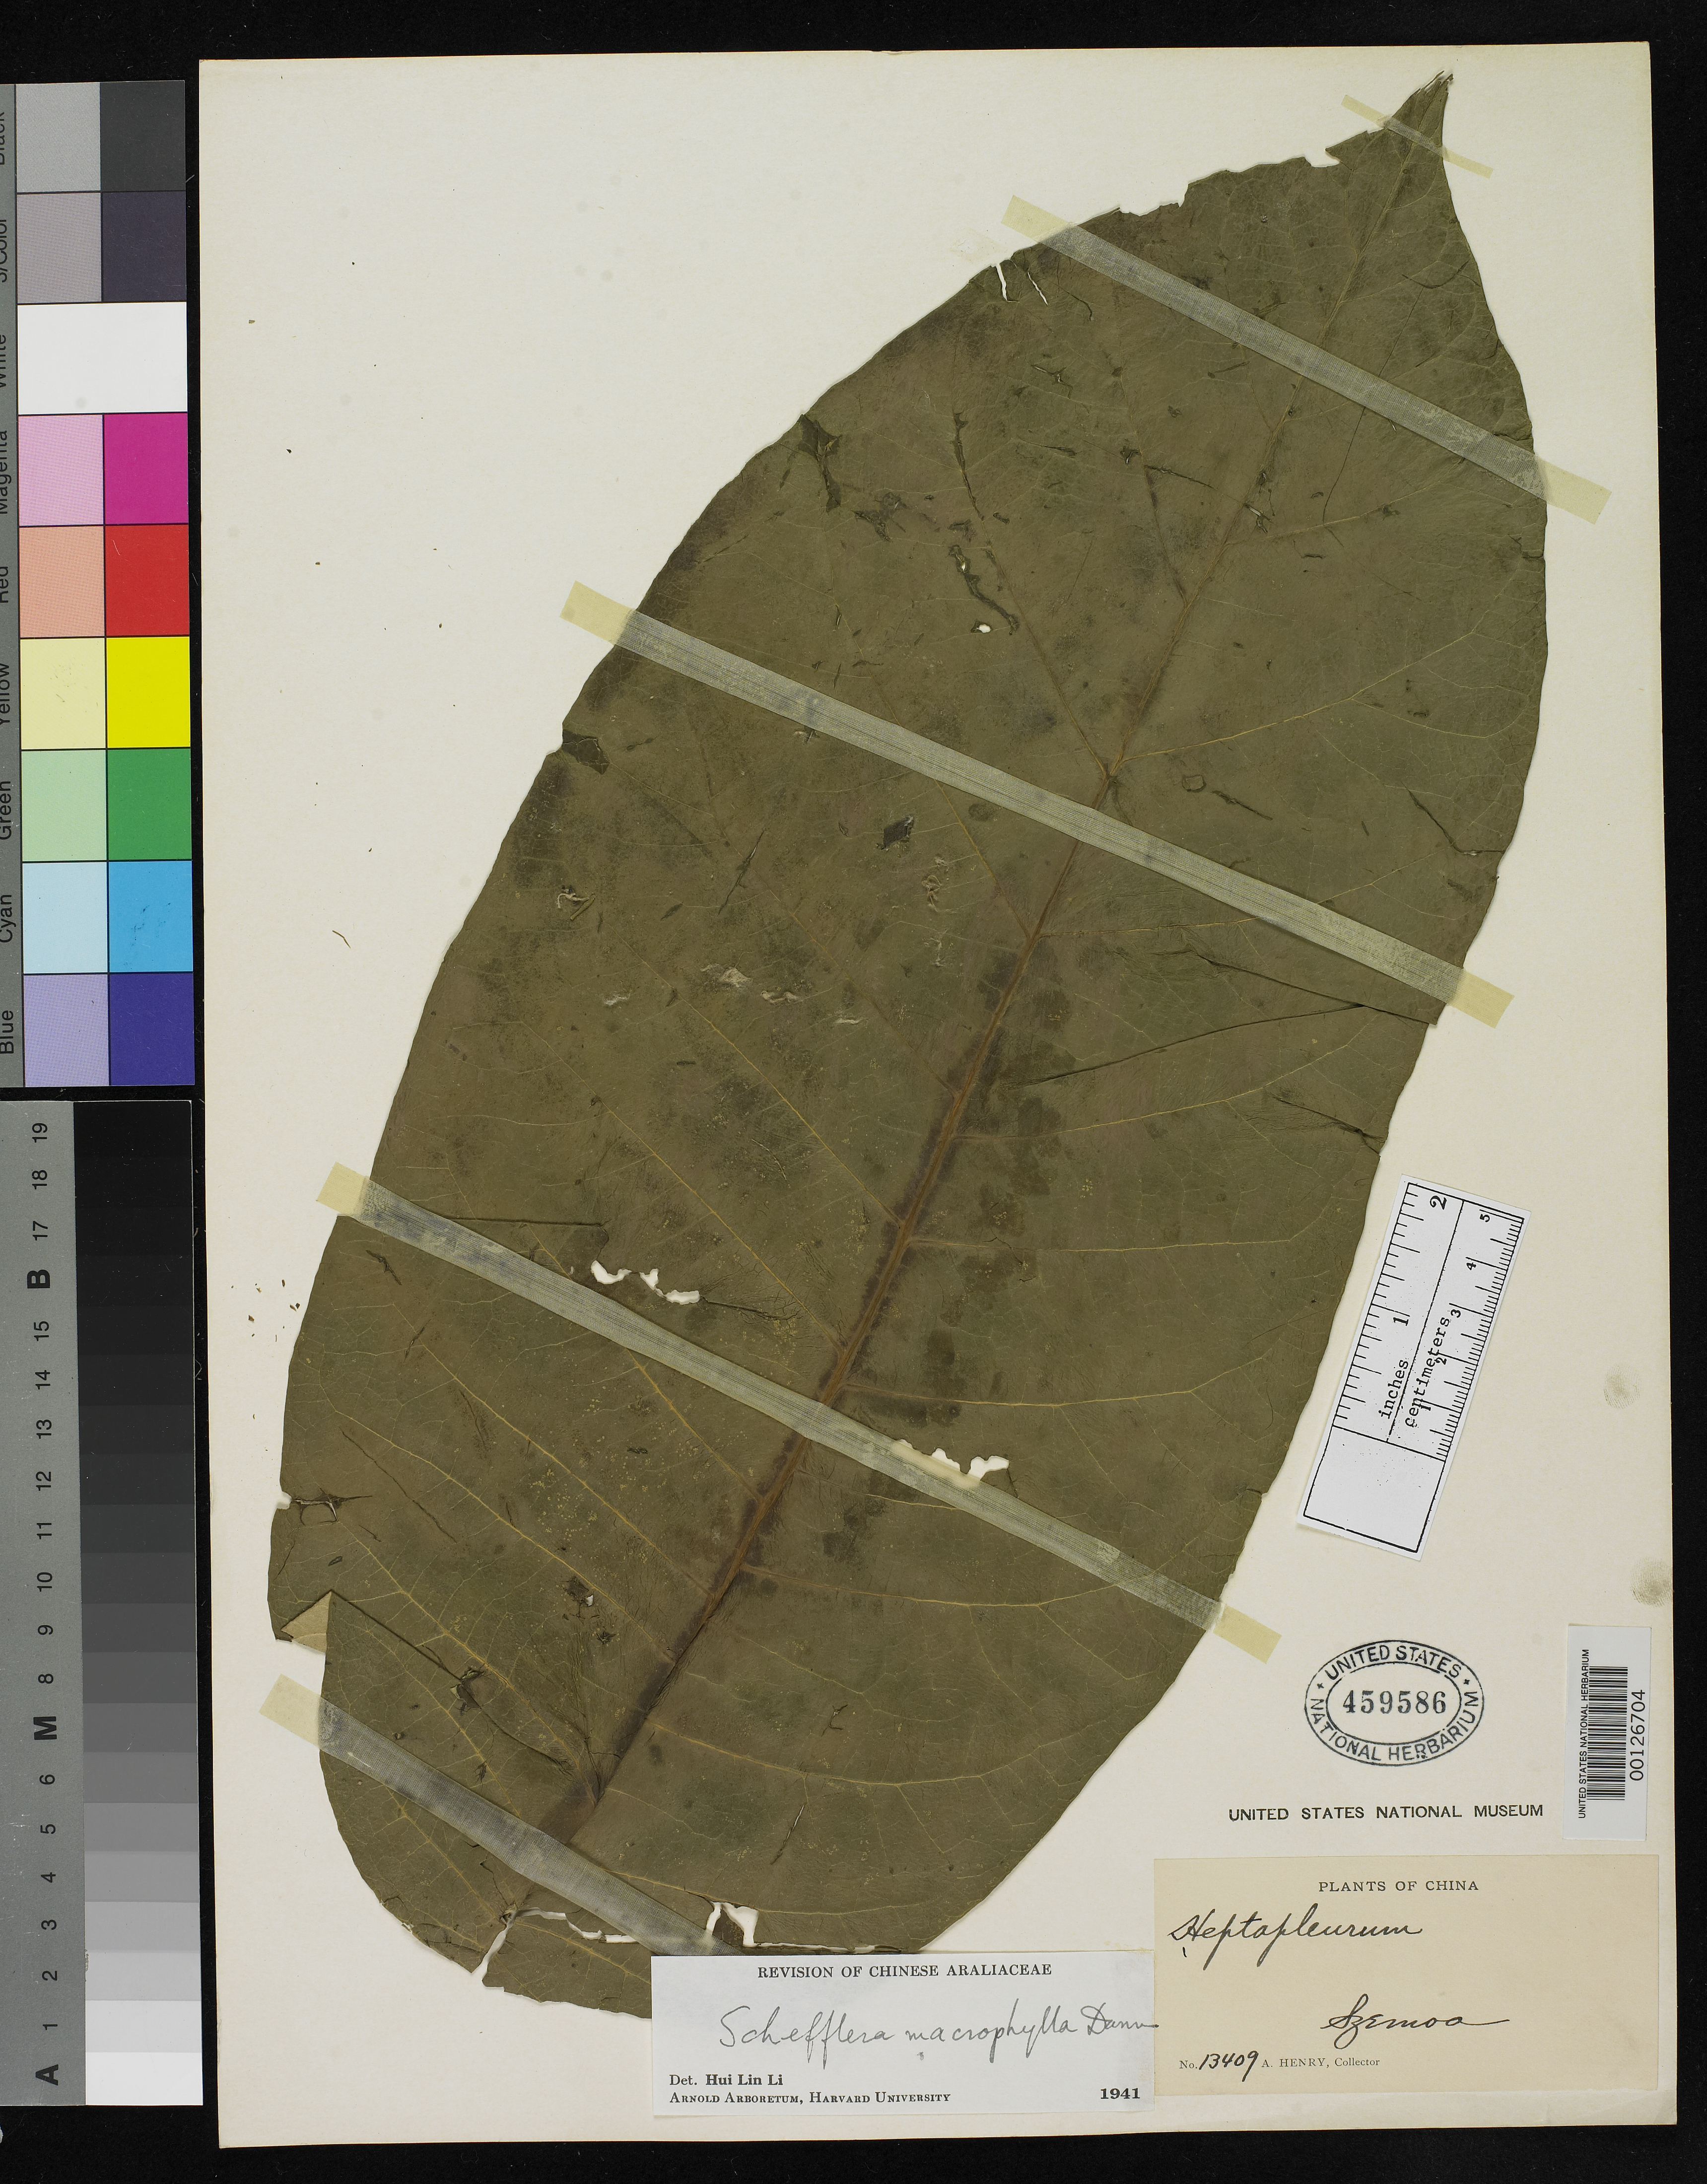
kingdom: Plantae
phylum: Tracheophyta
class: Magnoliopsida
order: Apiales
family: Araliaceae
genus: Heptapleurum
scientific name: Heptapleurum macrophyllum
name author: Dunn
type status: Isotype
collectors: A. Henry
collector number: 13409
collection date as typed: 03 Oct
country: China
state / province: Yunnan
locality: Szemoa.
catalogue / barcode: US 459586